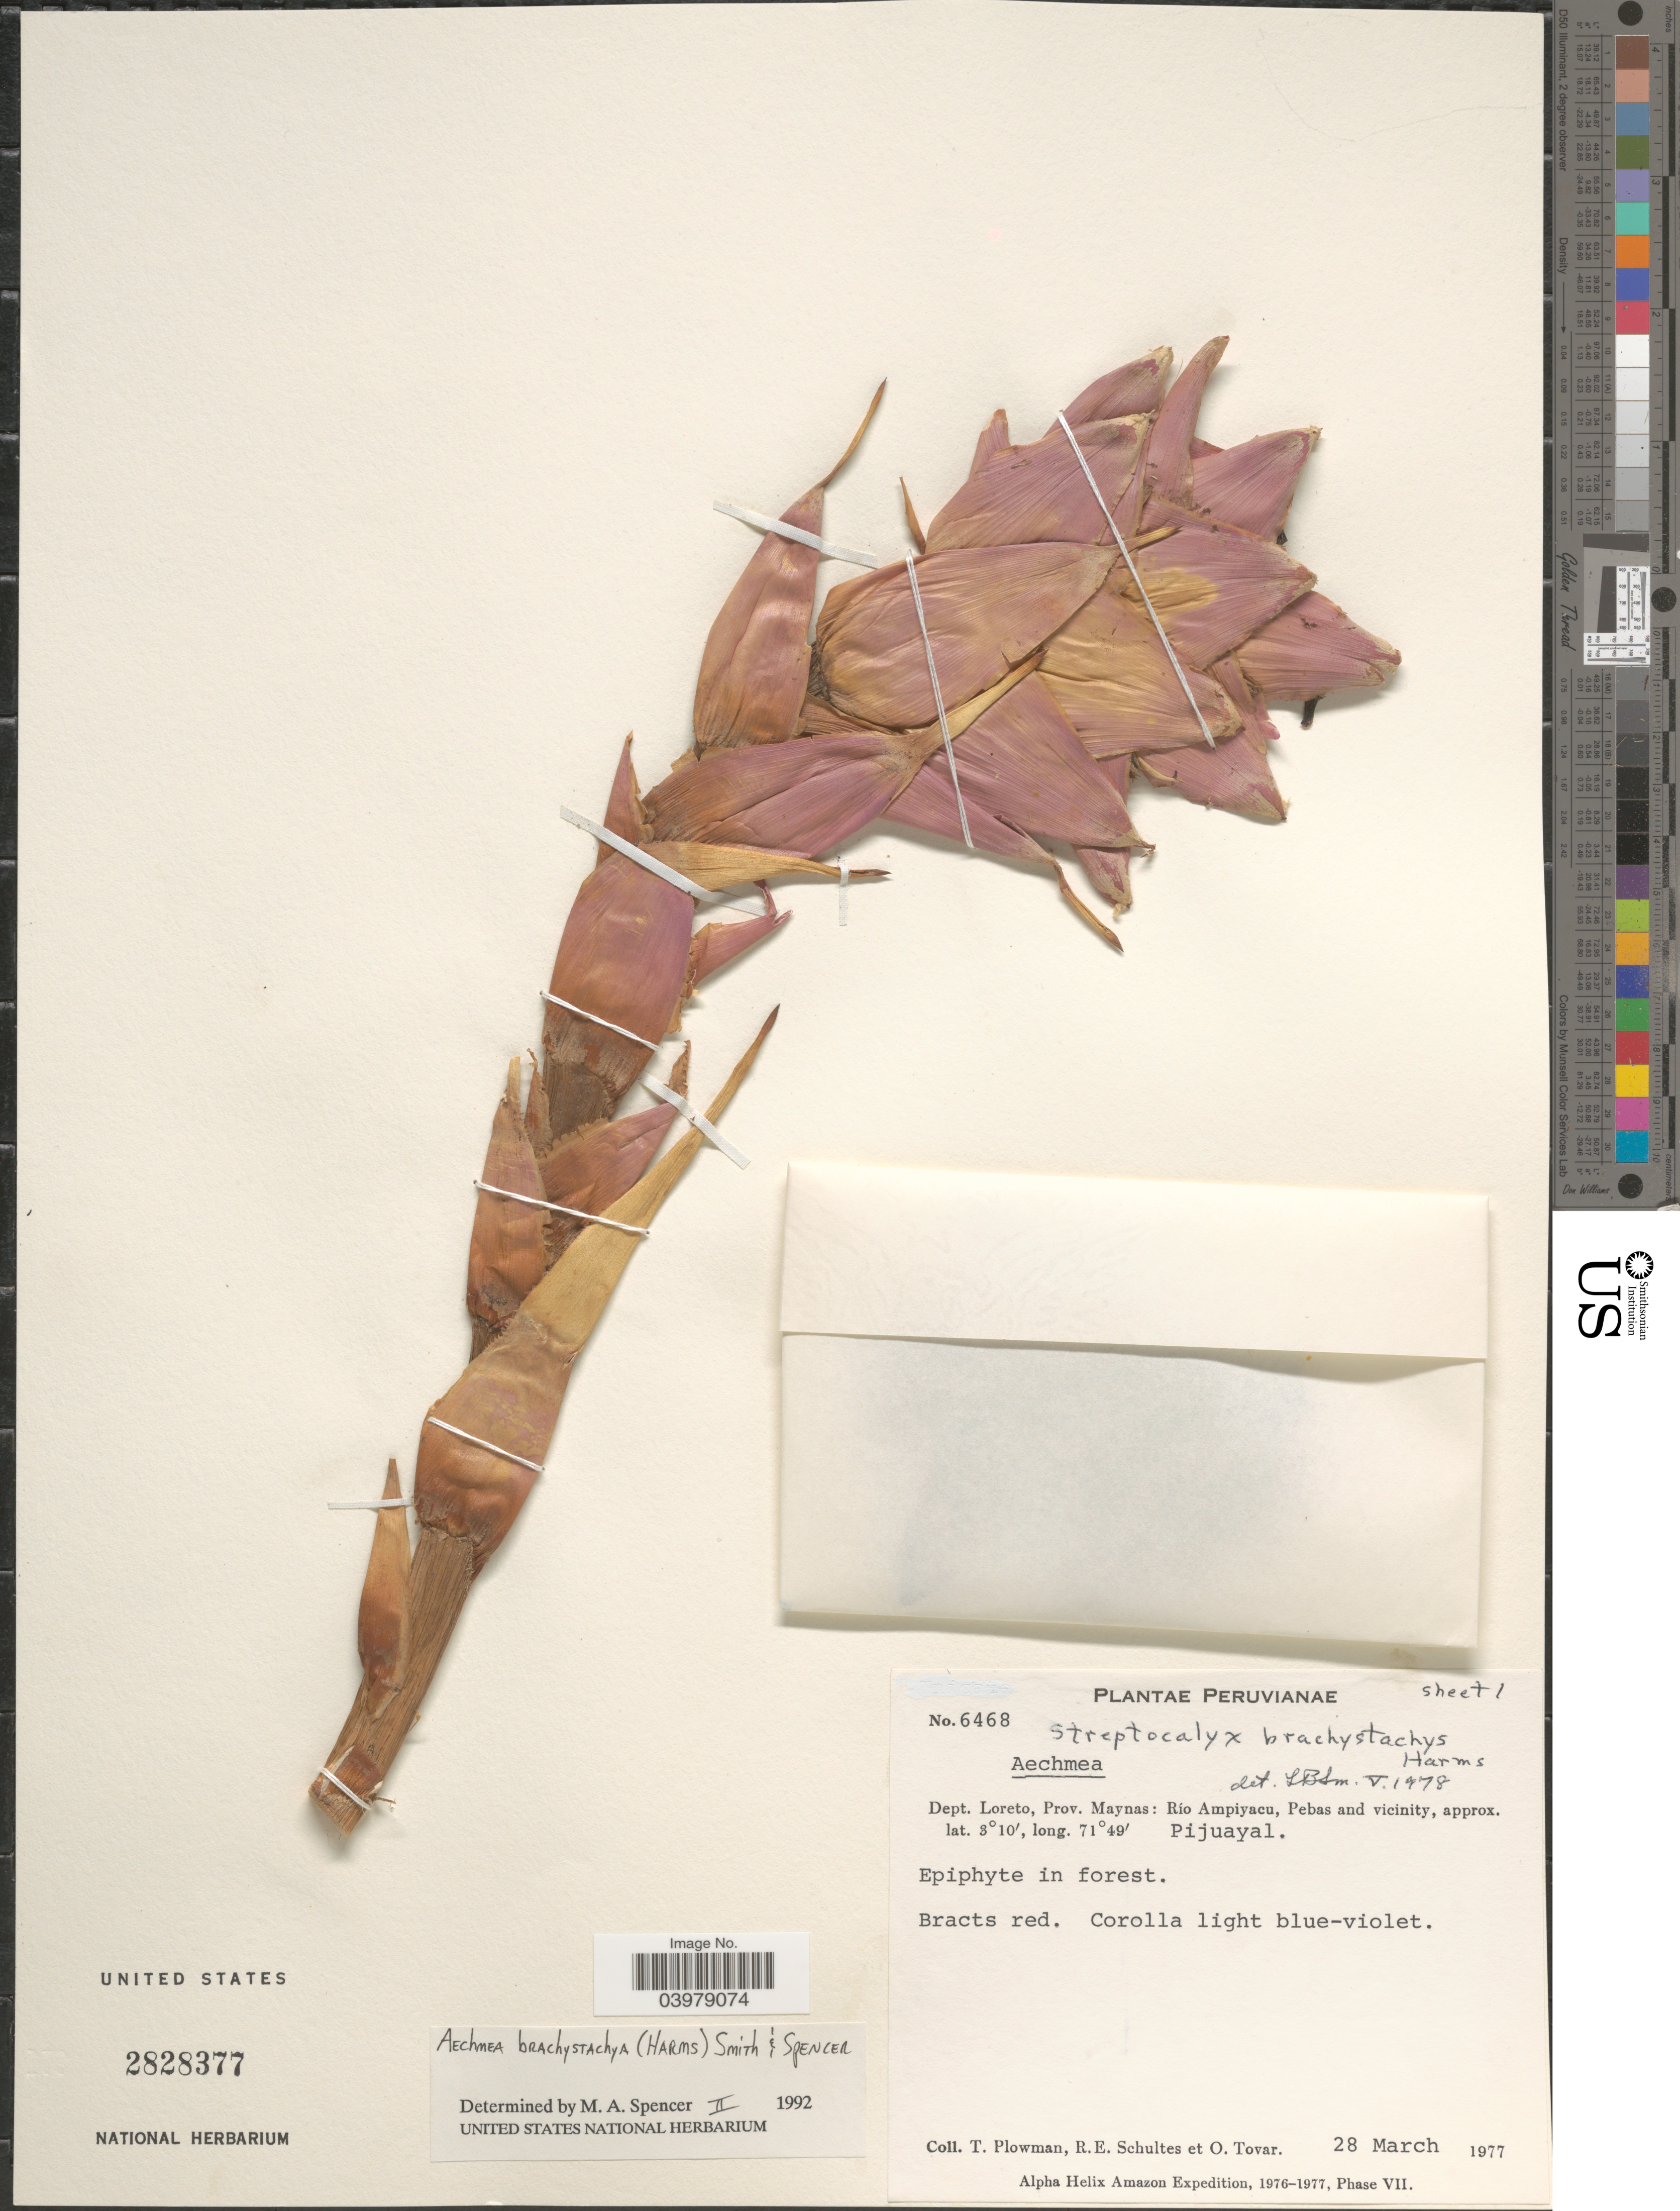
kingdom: Plantae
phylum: Tracheophyta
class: Liliopsida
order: Poales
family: Bromeliaceae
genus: Aechmea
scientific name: Aechmea brachystachys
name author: (Harms) L.B. Sm. & M.A. Spencer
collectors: T. Plowman, R. E. Schultes & Ó. Tovar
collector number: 6468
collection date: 1977-03-28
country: Peru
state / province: Loreto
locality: Dept. Loreto, Prov. Maynas: Rio Ampiyacu, Pebas and vicinity. Pijuayal.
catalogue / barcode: US 2828377